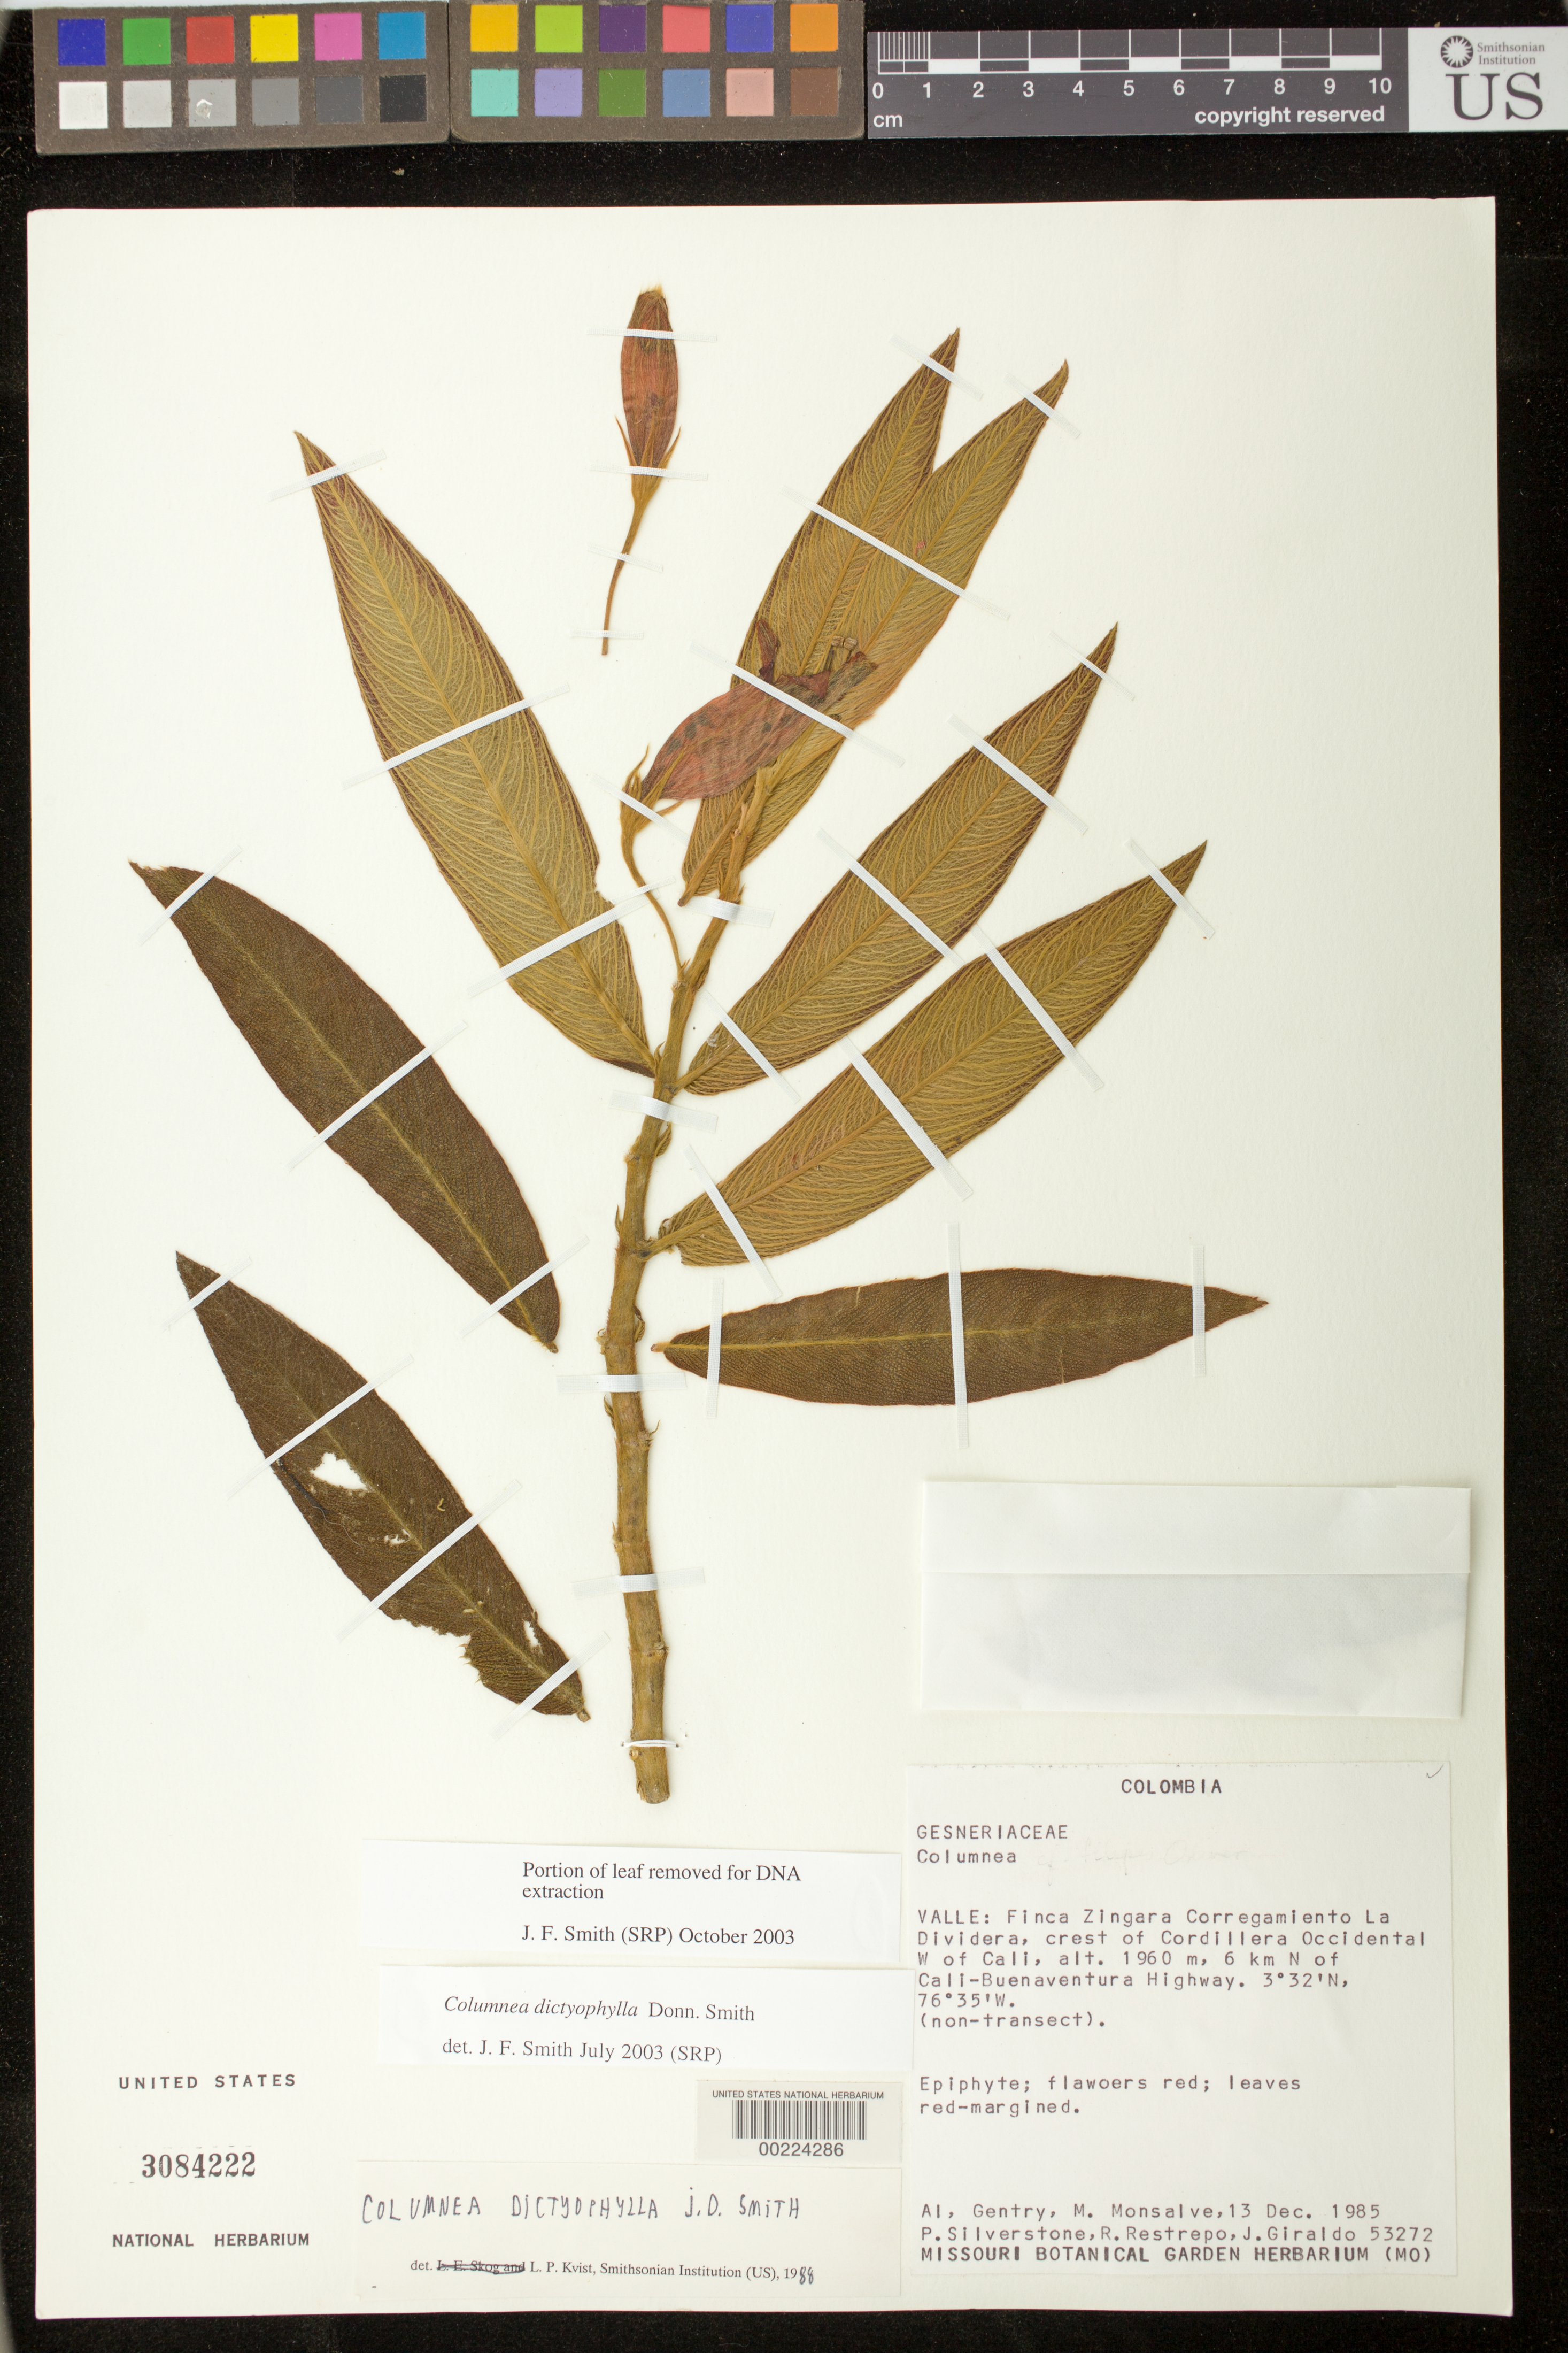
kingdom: Plantae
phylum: Tracheophyta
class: Magnoliopsida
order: Lamiales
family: Gesneriaceae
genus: Columnea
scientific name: Columnea dictyophylla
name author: Donn. Sm.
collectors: A. H. Gentry, M. Monsalve, P. A. Silverstone-Sopkin, R. Restrepo & J. Giraldo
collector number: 53272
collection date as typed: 13 Dec 1985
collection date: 1985-12-13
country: Colombia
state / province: Valle del Cauca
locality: Finca Zingara corregamiento La Dividera, crest of Cordillera Occidental W of Cali, 6 km N of Cali-Buenaventura highway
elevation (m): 1960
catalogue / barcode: US 3084222